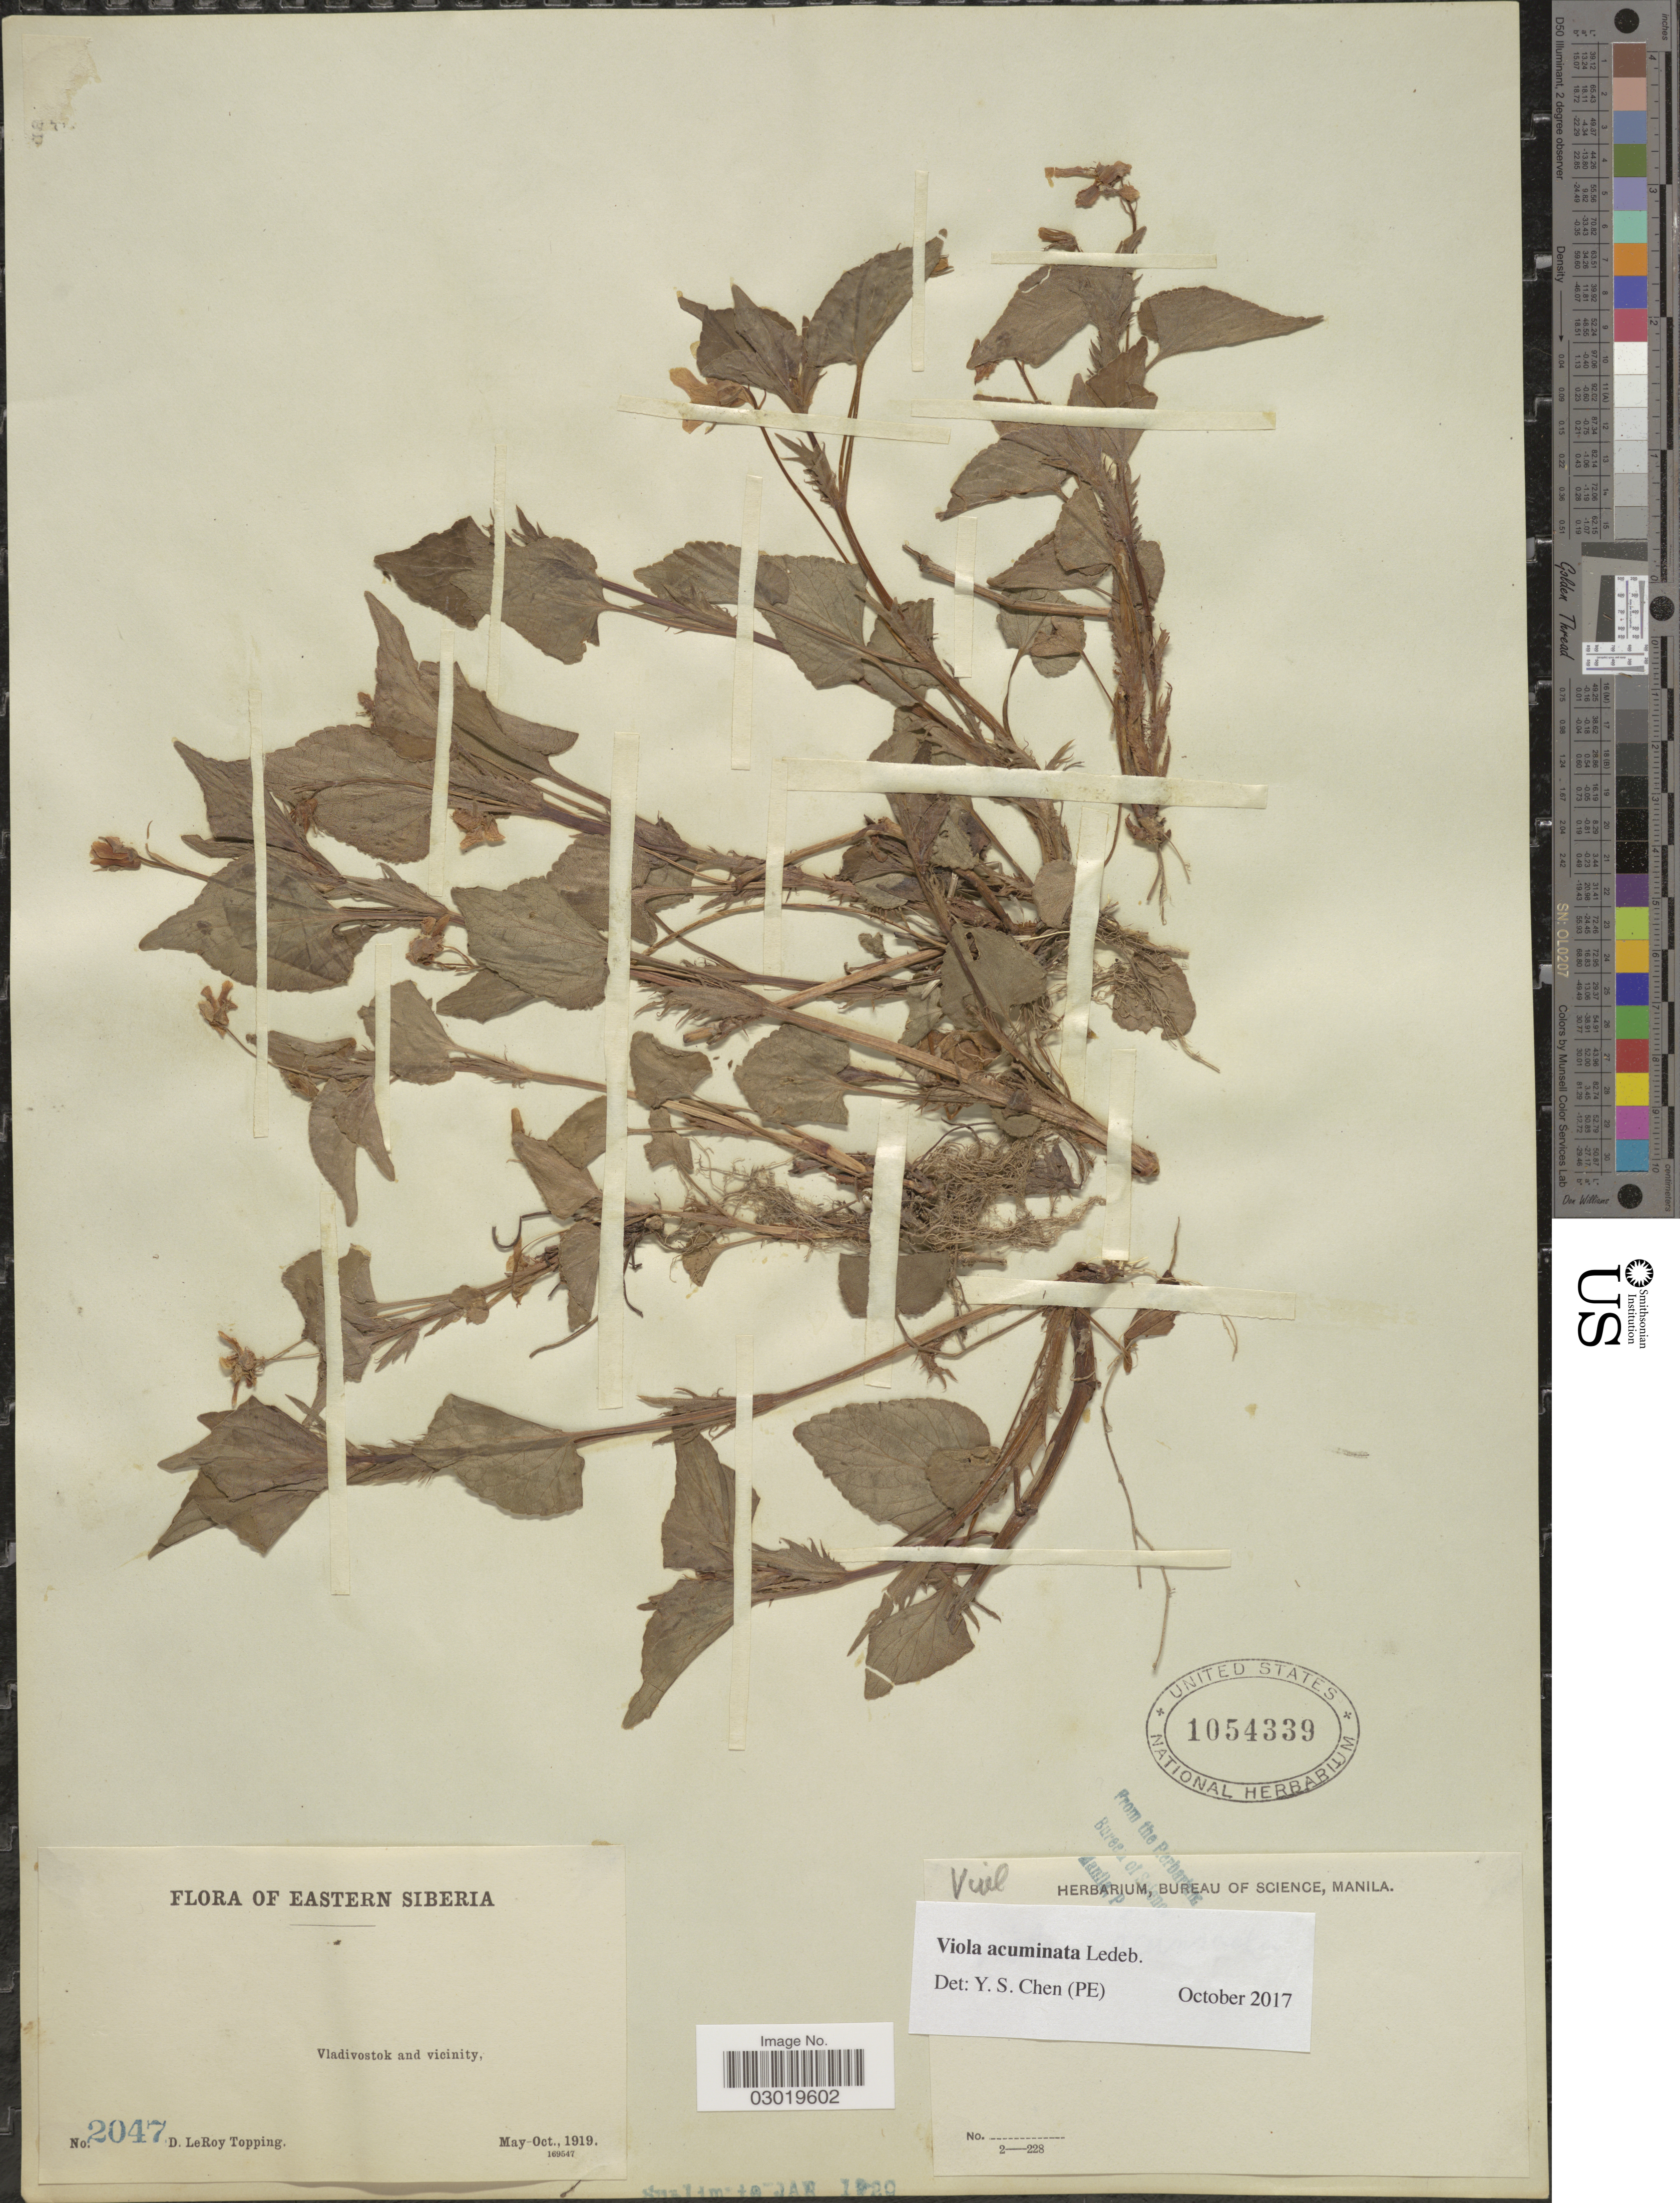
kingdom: Plantae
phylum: Tracheophyta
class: Magnoliopsida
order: Malpighiales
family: Violaceae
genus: Viola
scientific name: Viola acuminata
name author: Ledeb.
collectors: D. L. Topping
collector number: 2047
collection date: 1919-05/1919-10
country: Russian Federation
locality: Eastern Siberia, Vladivostok and vicinity.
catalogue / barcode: US 1054339